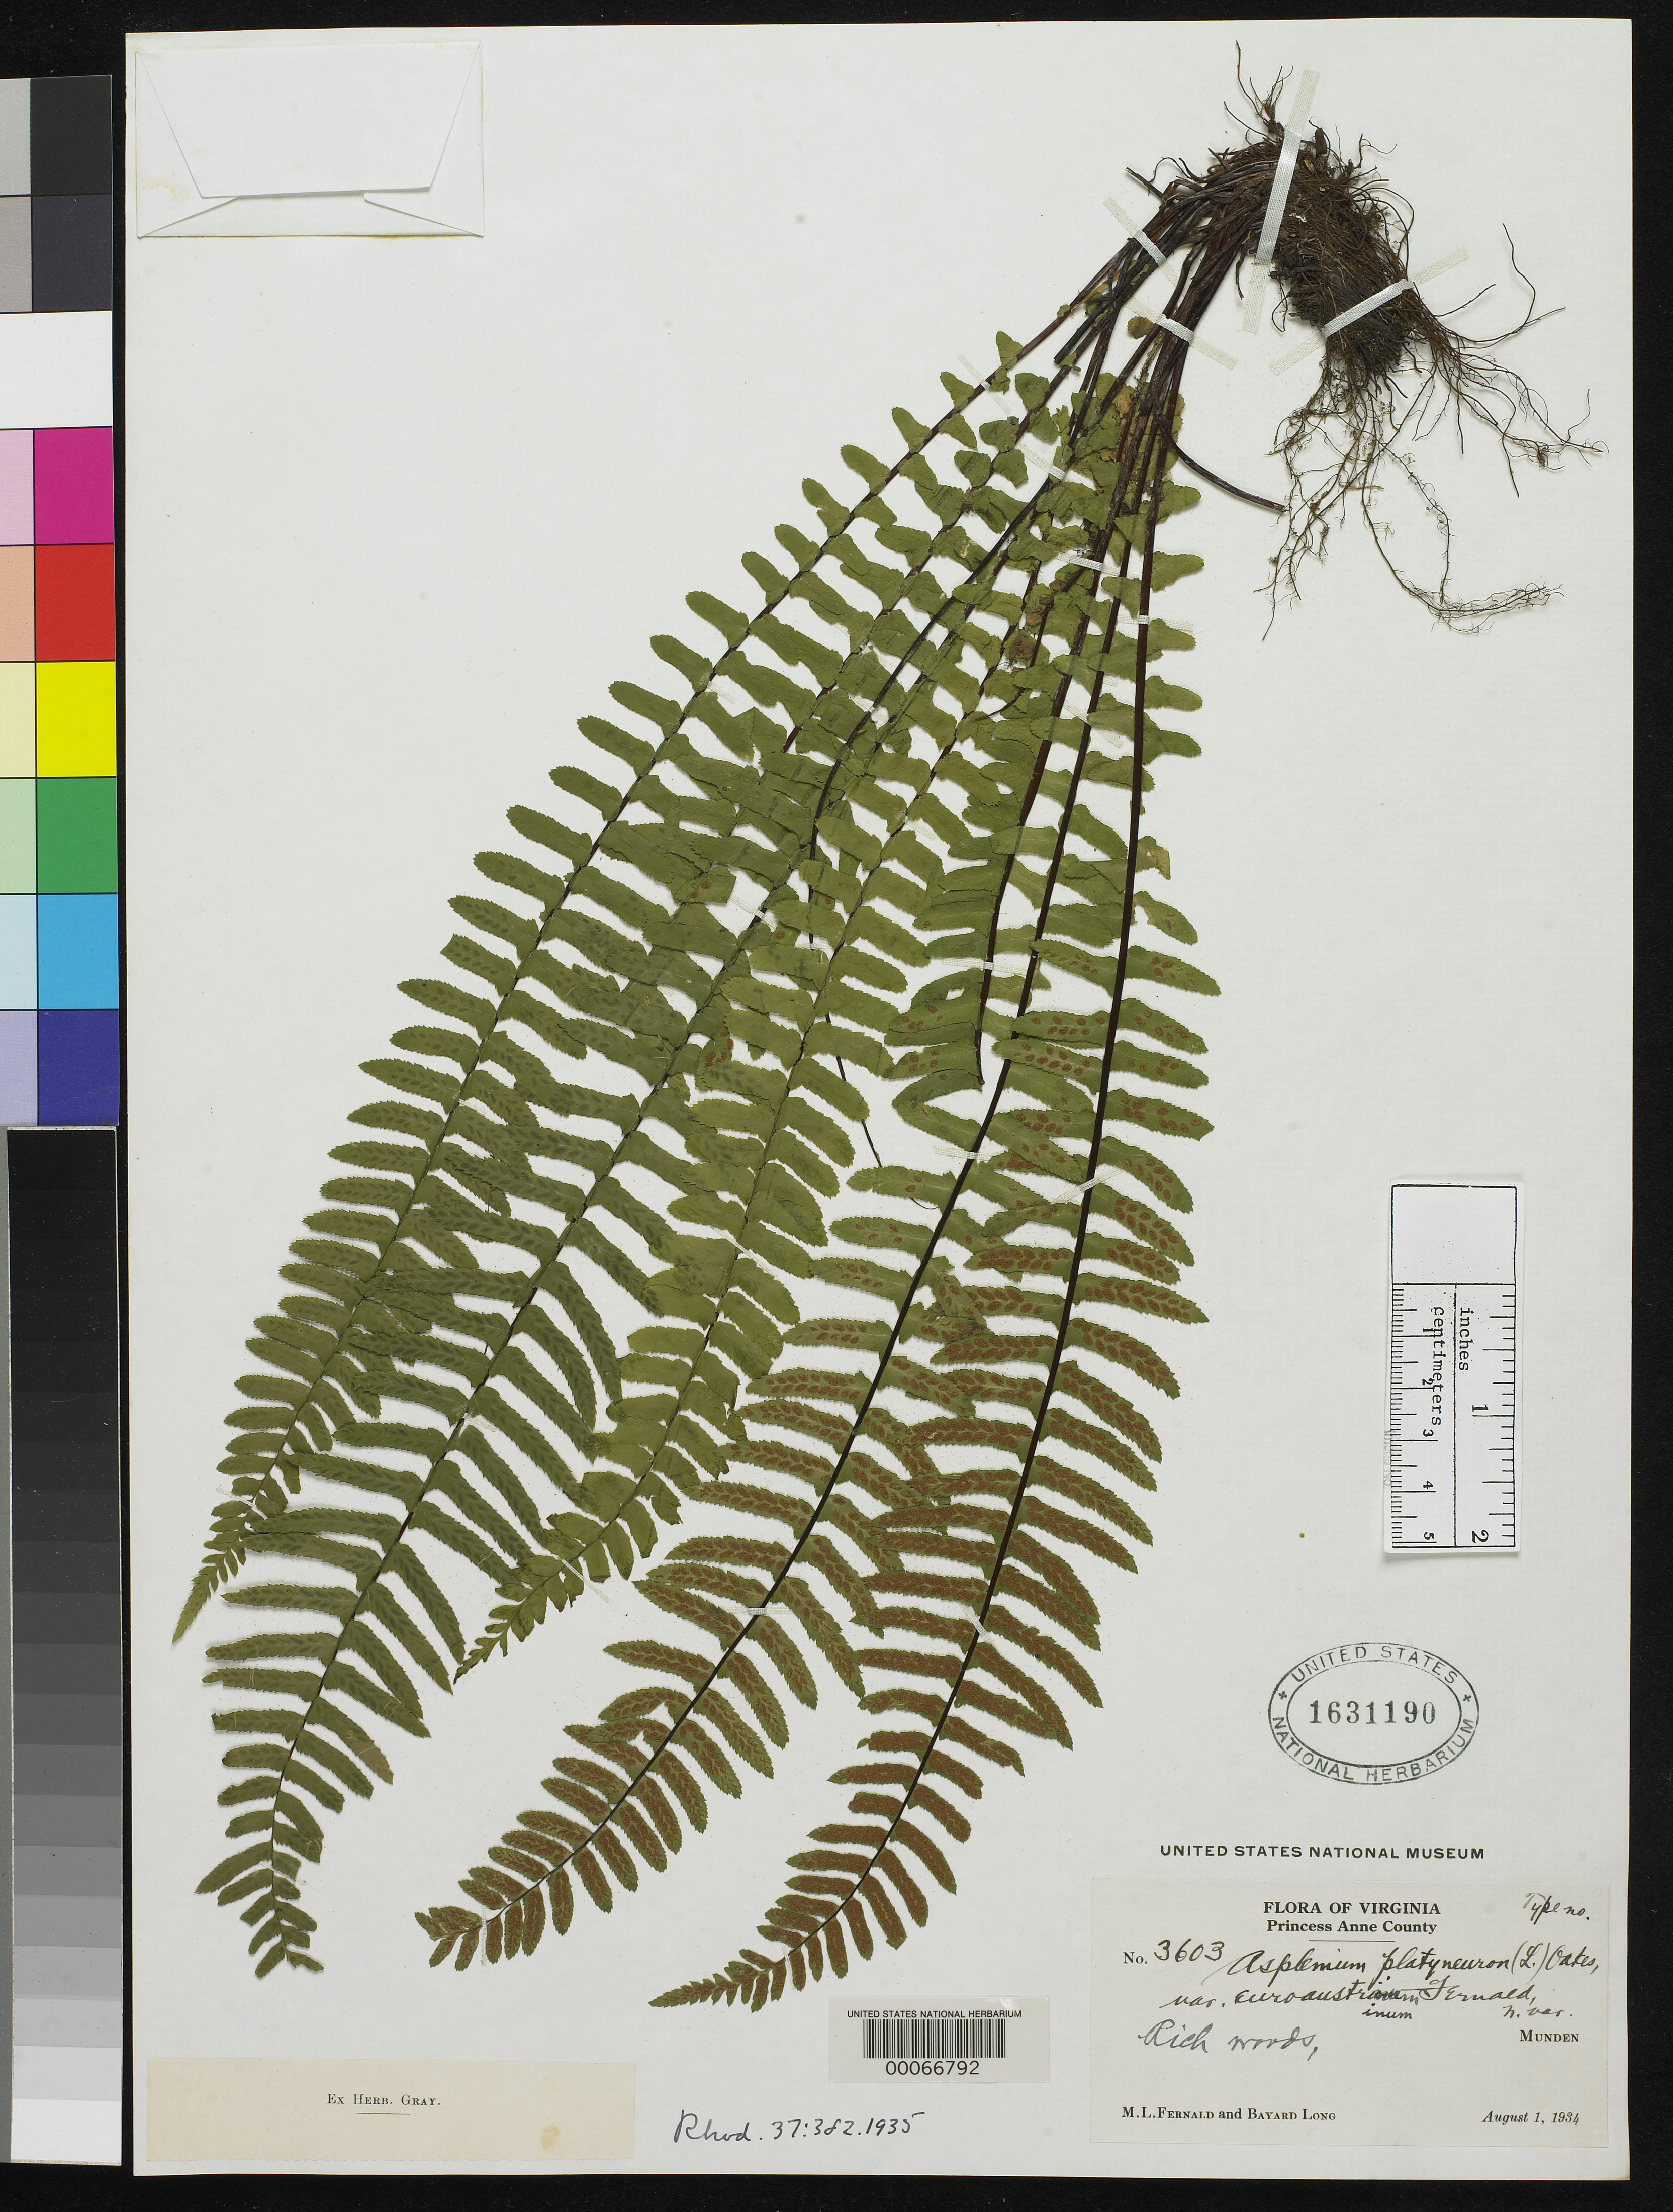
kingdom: Plantae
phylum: Tracheophyta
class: Polypodiopsida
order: Polypodiales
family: Aspleniaceae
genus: Asplenium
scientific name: Asplenium platyneuron var. euroaustrinum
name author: Fernald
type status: Type Collection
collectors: M. L. Fernald & B. H. Long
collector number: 3603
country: United States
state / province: Virginia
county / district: Princess Anne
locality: Munden.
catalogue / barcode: US 1631190